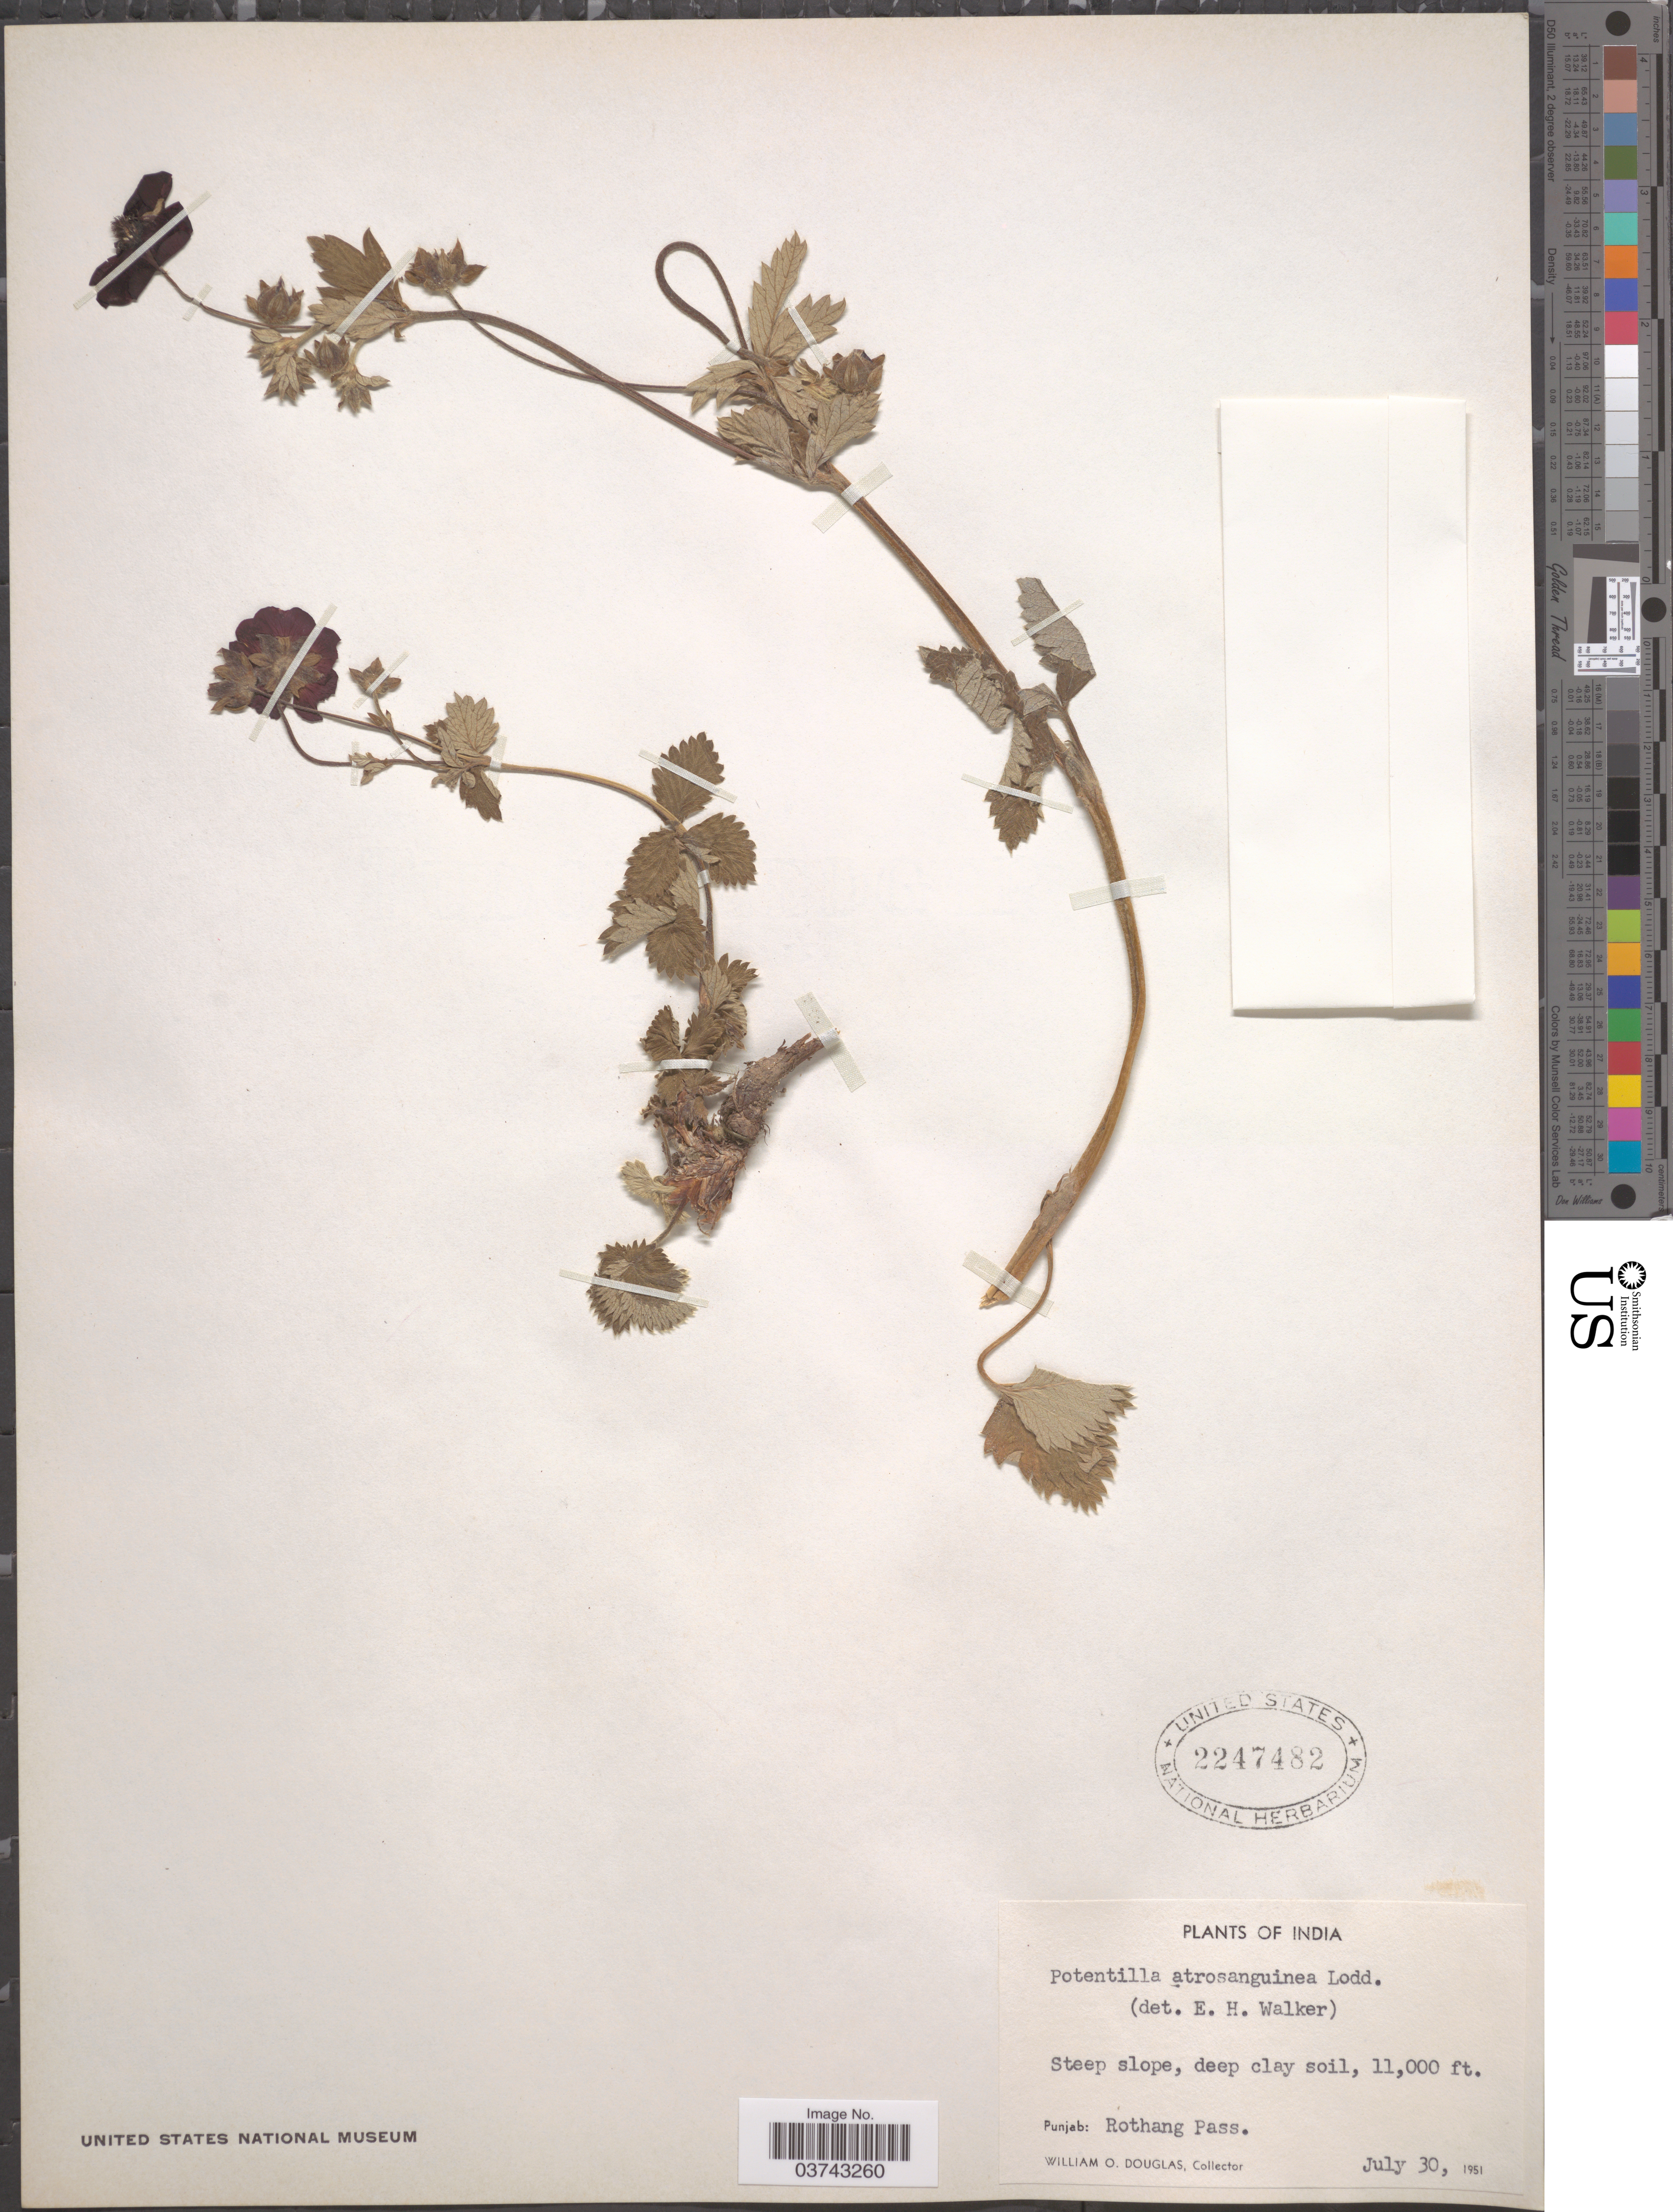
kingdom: Plantae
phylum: Tracheophyta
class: Magnoliopsida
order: Rosales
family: Rosaceae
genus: Potentilla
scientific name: Potentilla atrosanguinea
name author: G. Lodd. ex D. Don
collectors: W. Douglas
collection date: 1951-07-30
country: India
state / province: Punjab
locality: Rothang Pass.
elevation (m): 3353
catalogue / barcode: US 2247482